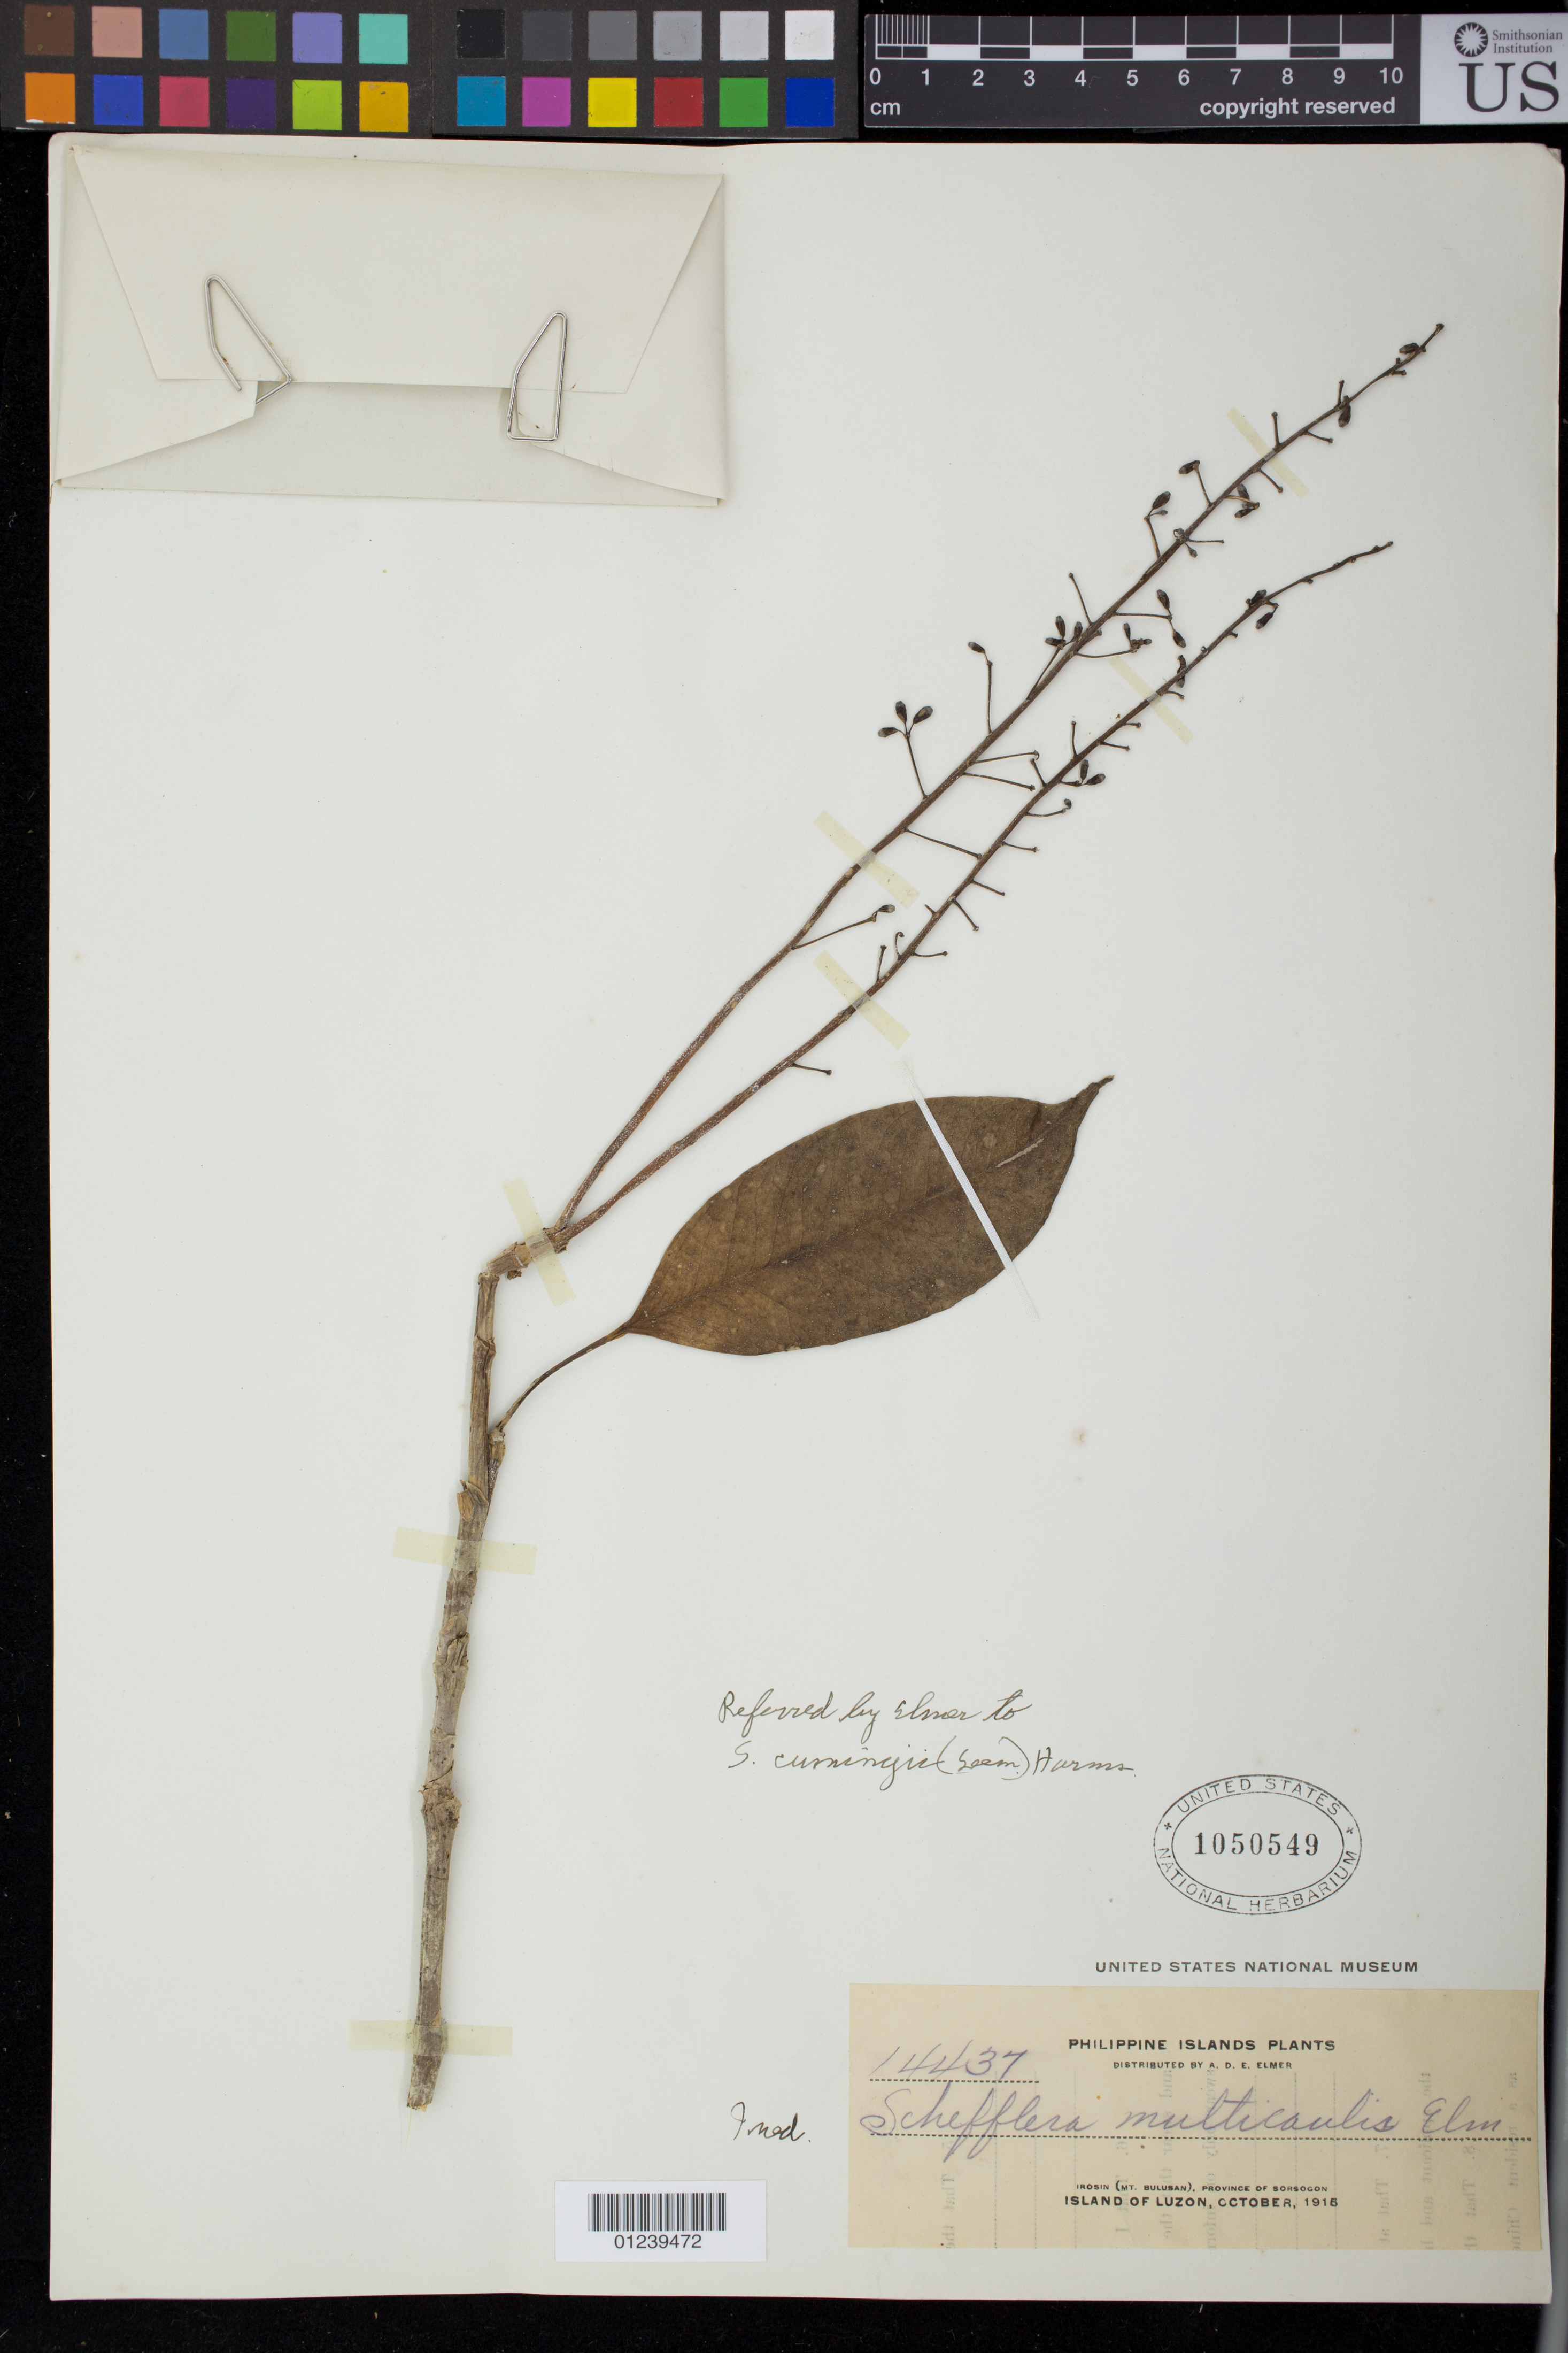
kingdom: Plantae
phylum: Tracheophyta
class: Magnoliopsida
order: Apiales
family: Araliaceae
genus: Schefflera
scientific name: Schefflera multicaulis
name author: Elmer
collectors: A. D. E. Elmer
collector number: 14437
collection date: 1915-10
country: Philippines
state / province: Bicol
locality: Irosin (Mt. Bulusan), Province of Sorsogon, Island of Luzon.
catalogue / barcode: US 1050549